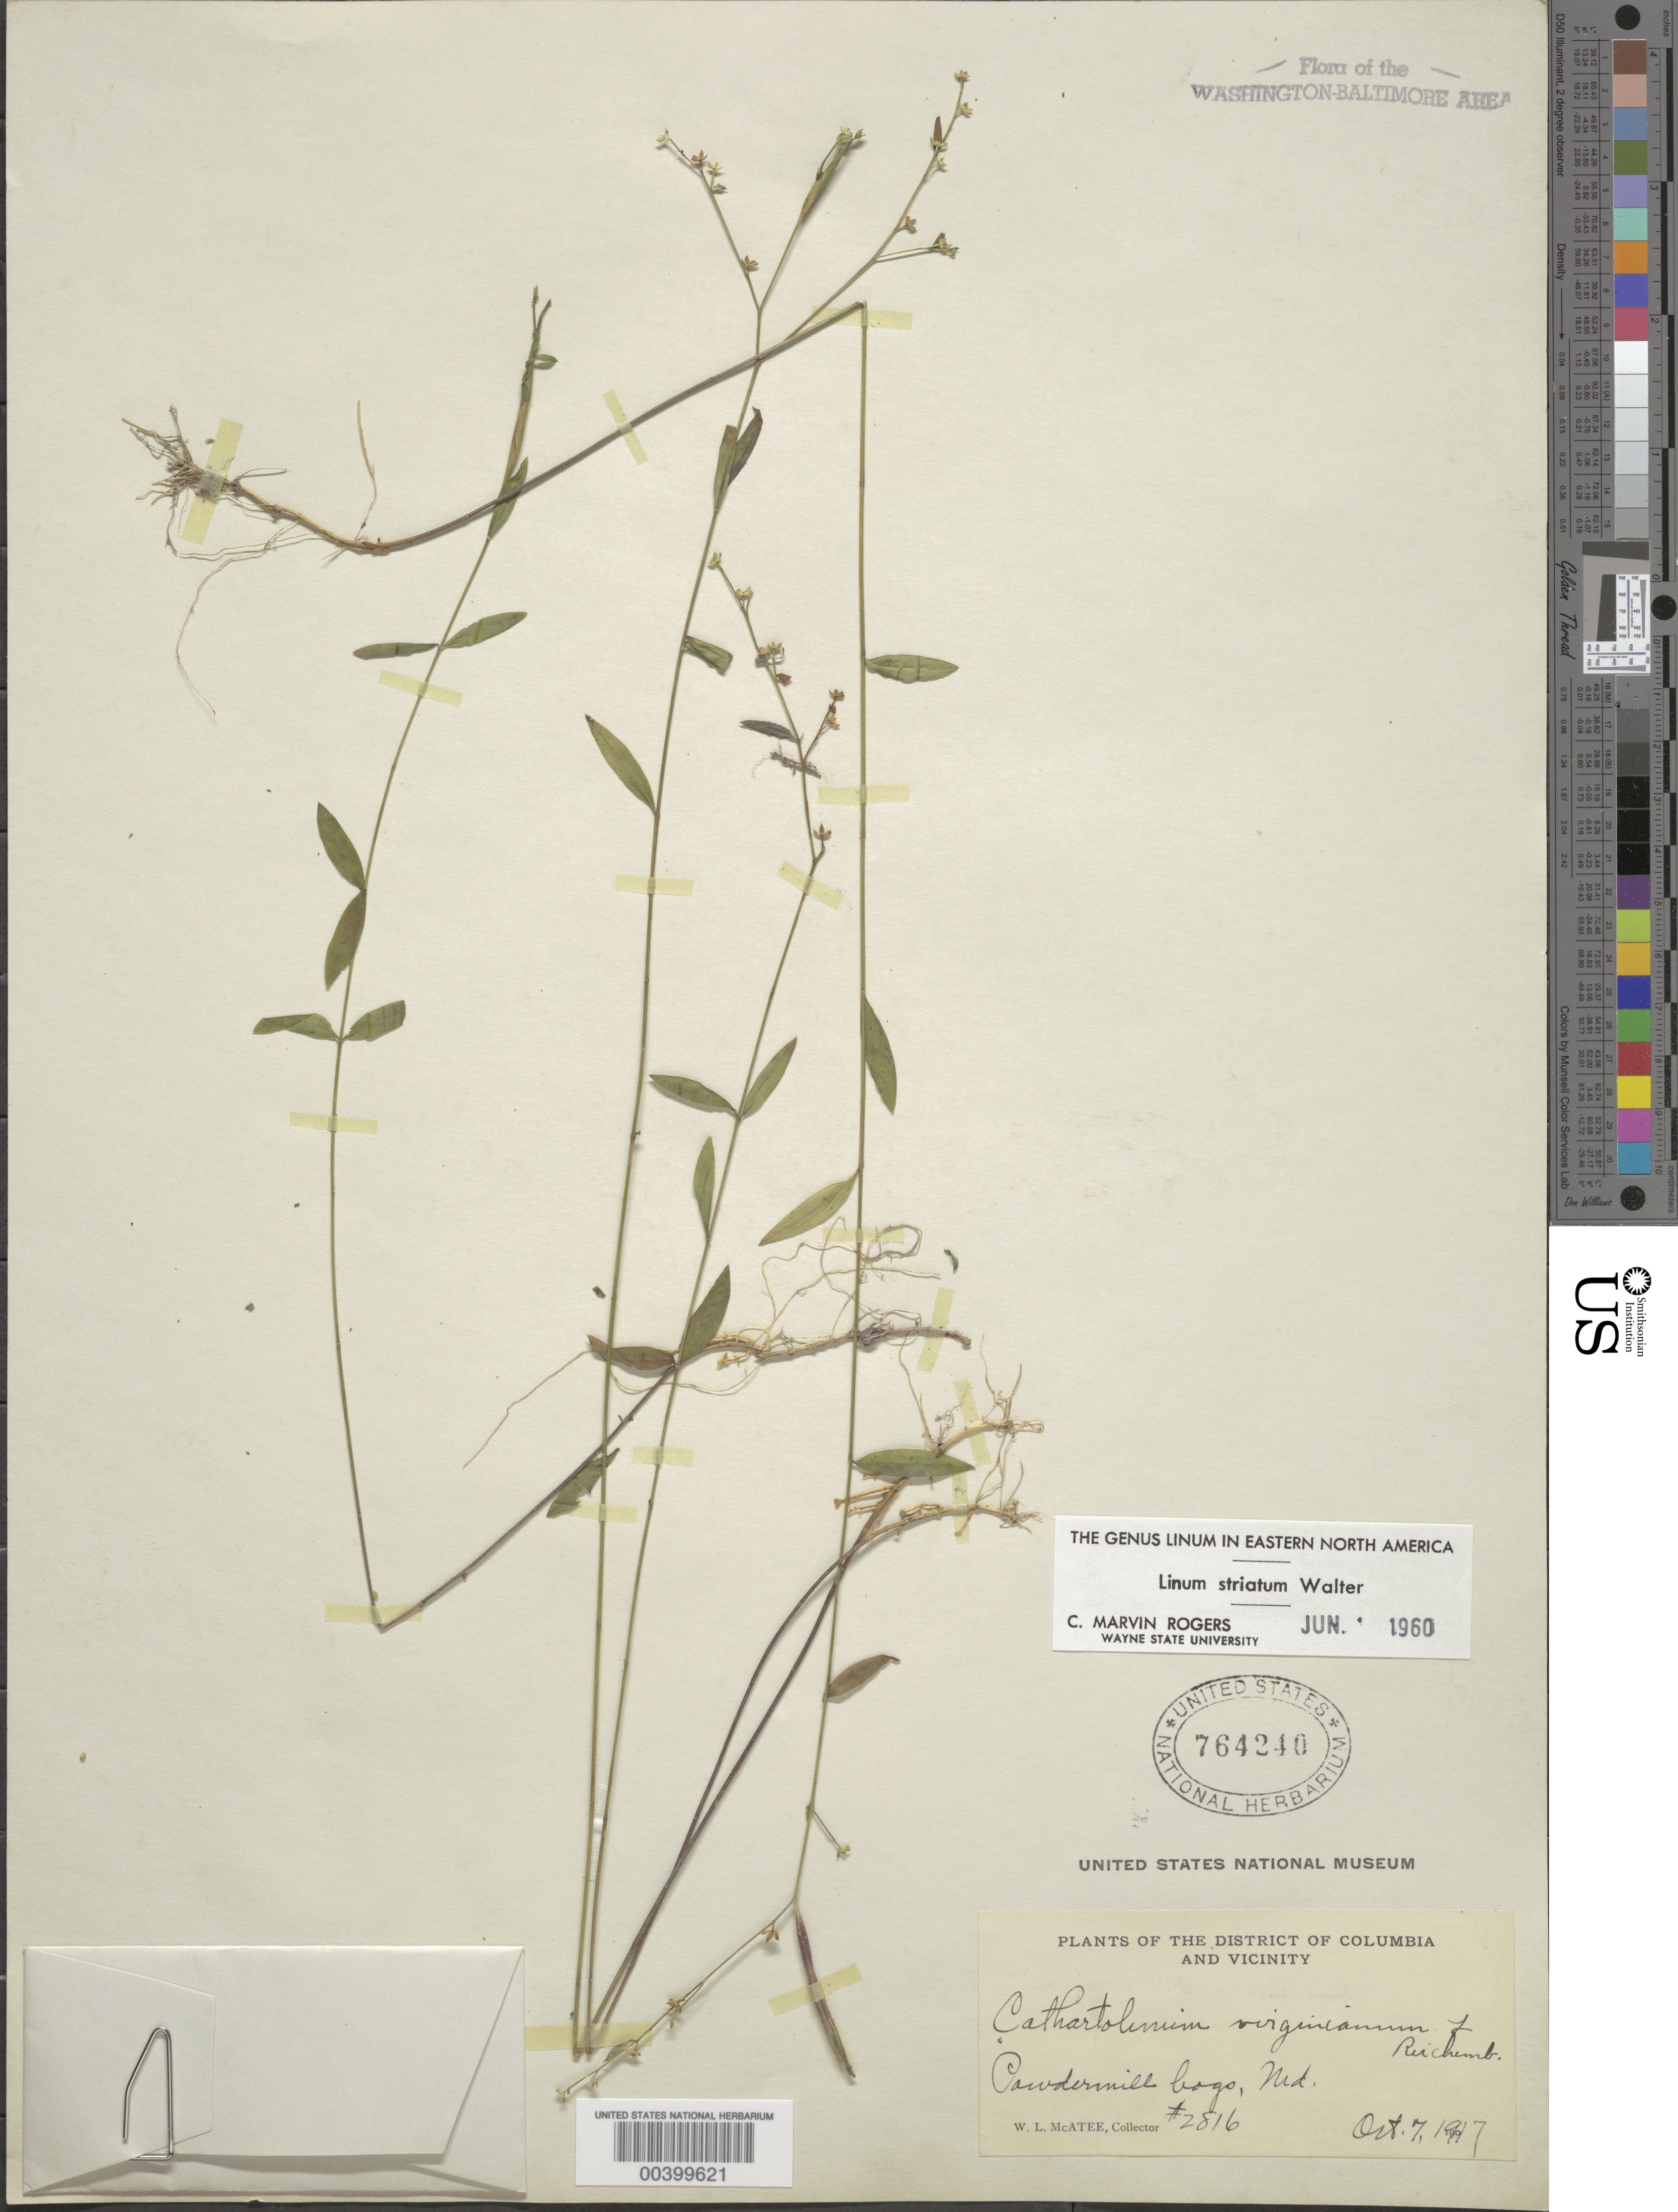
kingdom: Plantae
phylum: Tracheophyta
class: Magnoliopsida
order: Malpighiales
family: Linaceae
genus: Linum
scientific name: Linum striatum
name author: Walter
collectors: W. McAtee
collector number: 2816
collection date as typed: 07 Oct 1917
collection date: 1917-10-07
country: United States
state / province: Maryland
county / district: Prince George's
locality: Powder Mill Bogs, Beltsville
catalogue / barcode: US 764240